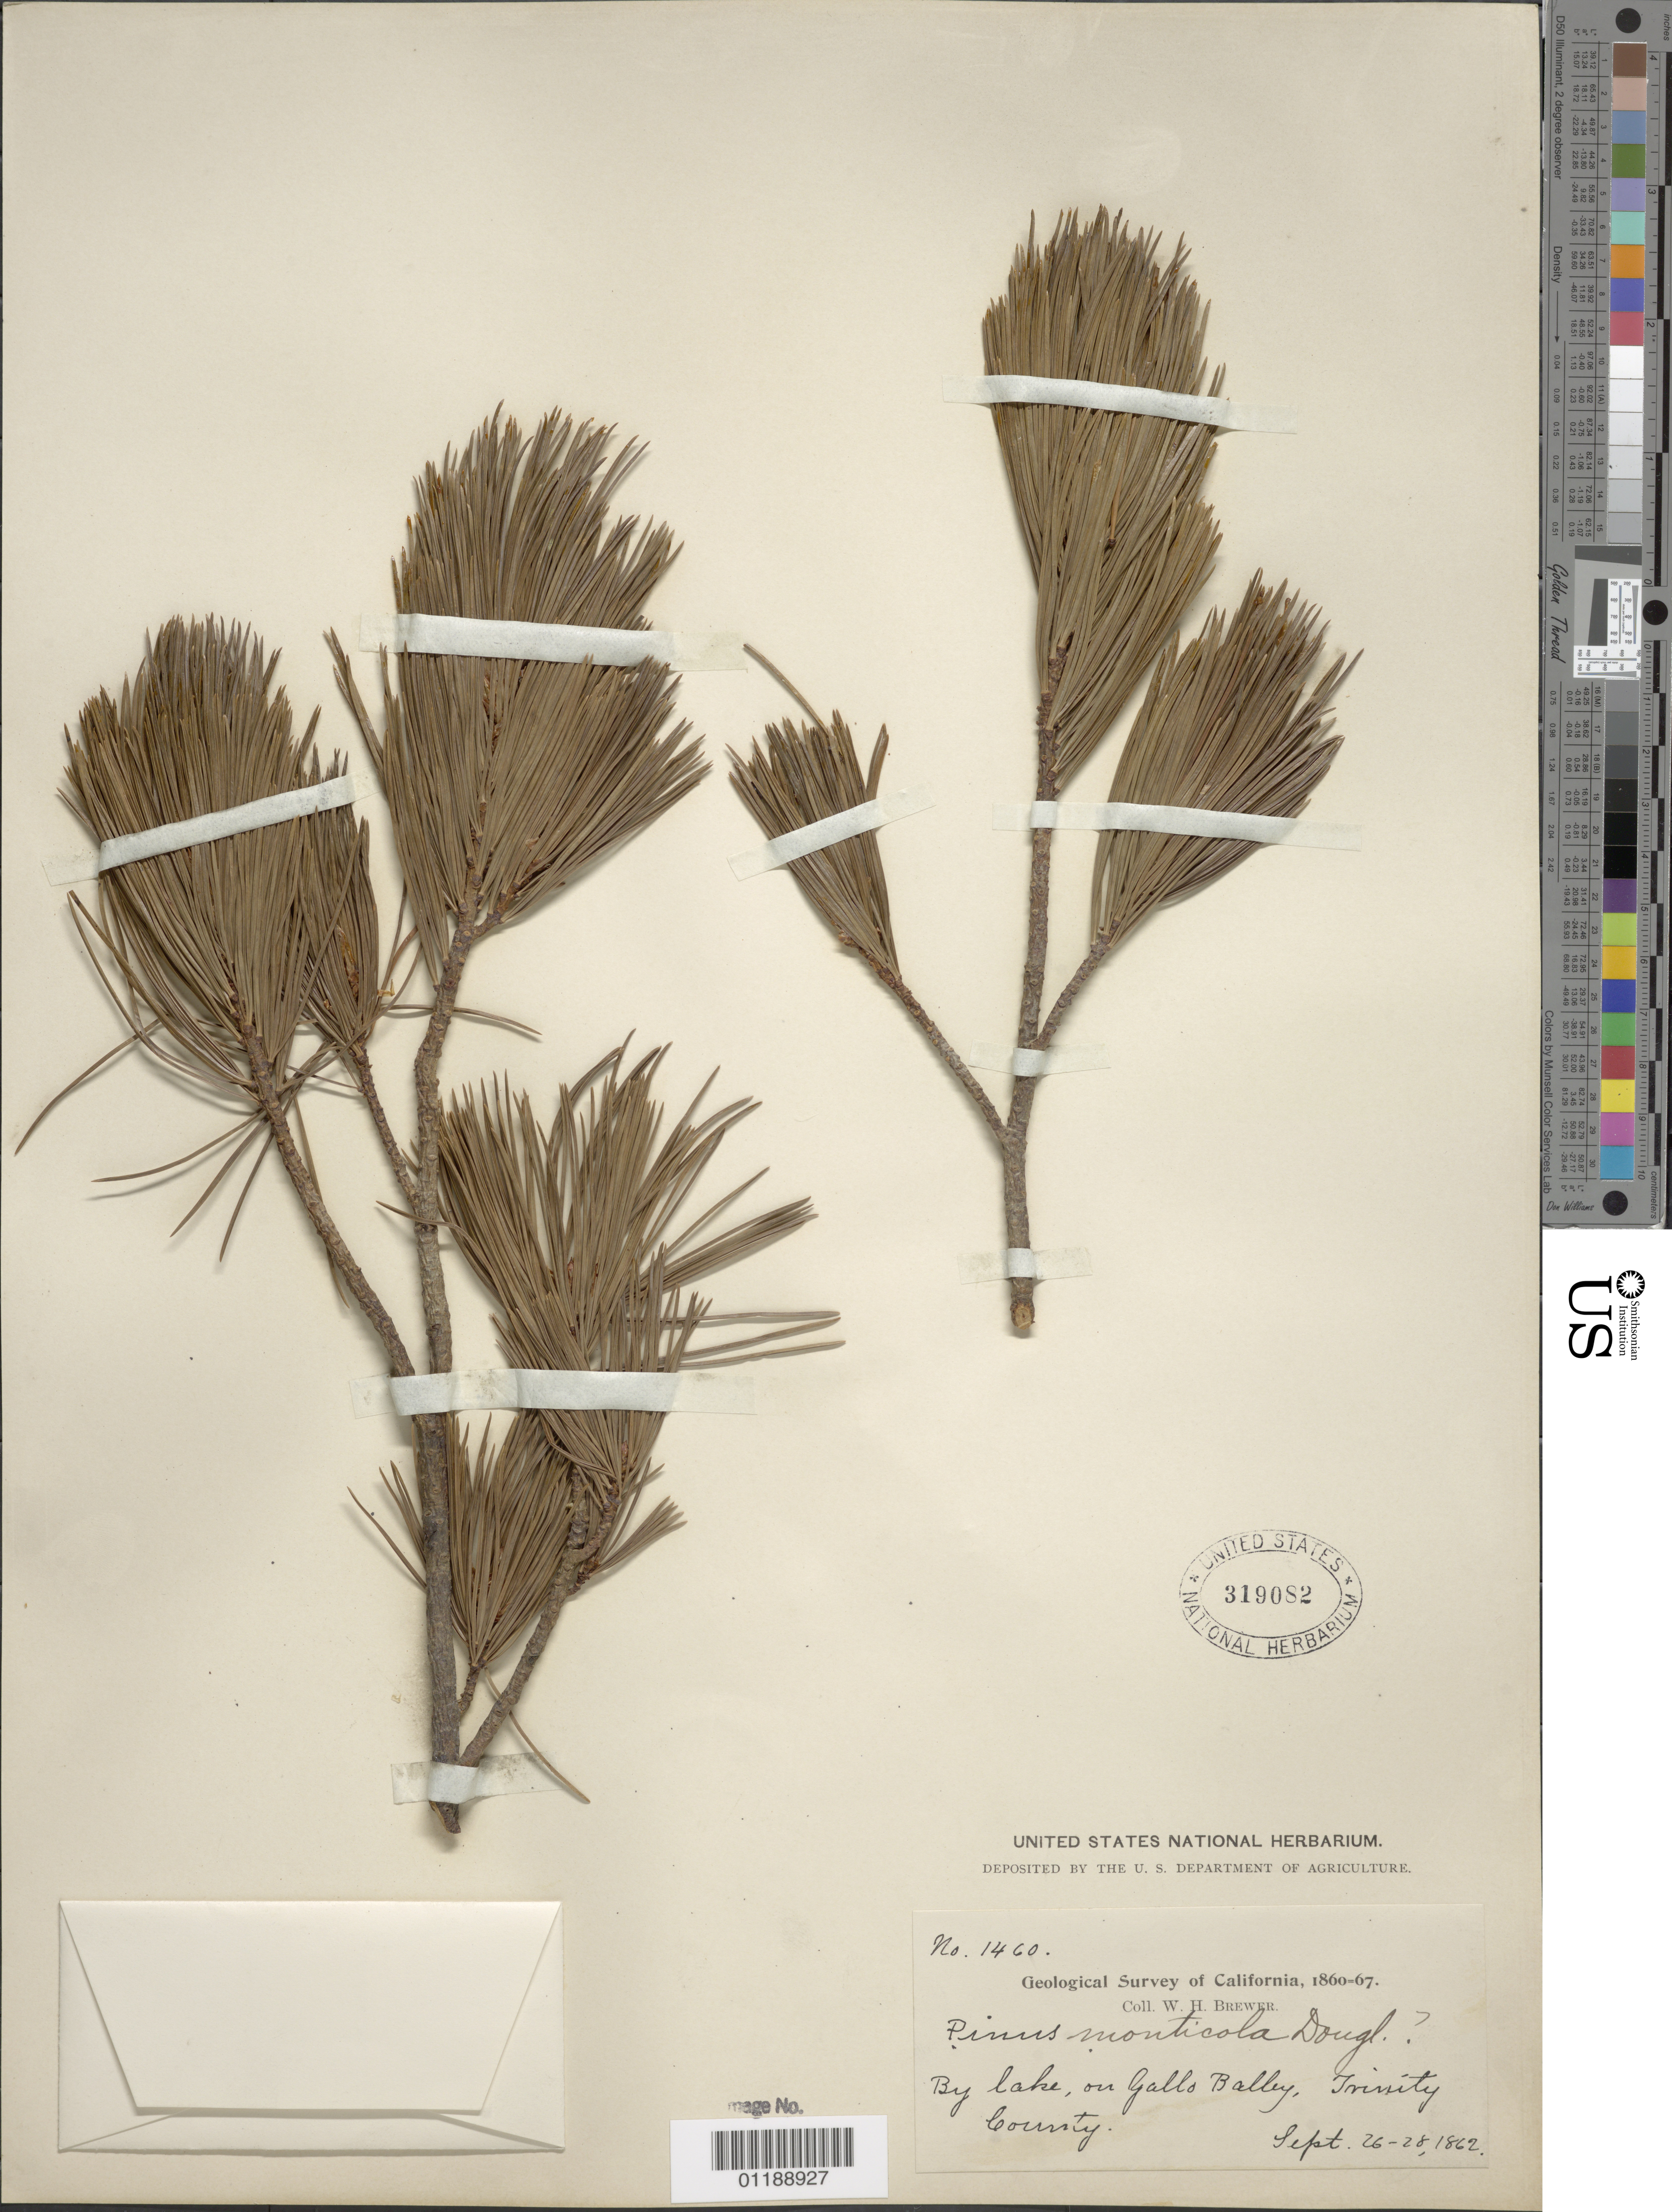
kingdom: Plantae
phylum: Tracheophyta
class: Pinopsida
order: Pinales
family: Pinaceae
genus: Pinus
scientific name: Pinus monticola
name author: Douglas ex D. Don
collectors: W. H. Brewer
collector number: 1460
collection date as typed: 26 Sep 1862 to 28 Sep 1862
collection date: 1862-09-26/1862-09-28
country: United States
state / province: California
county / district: Trinity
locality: By lake, on Gallo Balley.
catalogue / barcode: US 319082